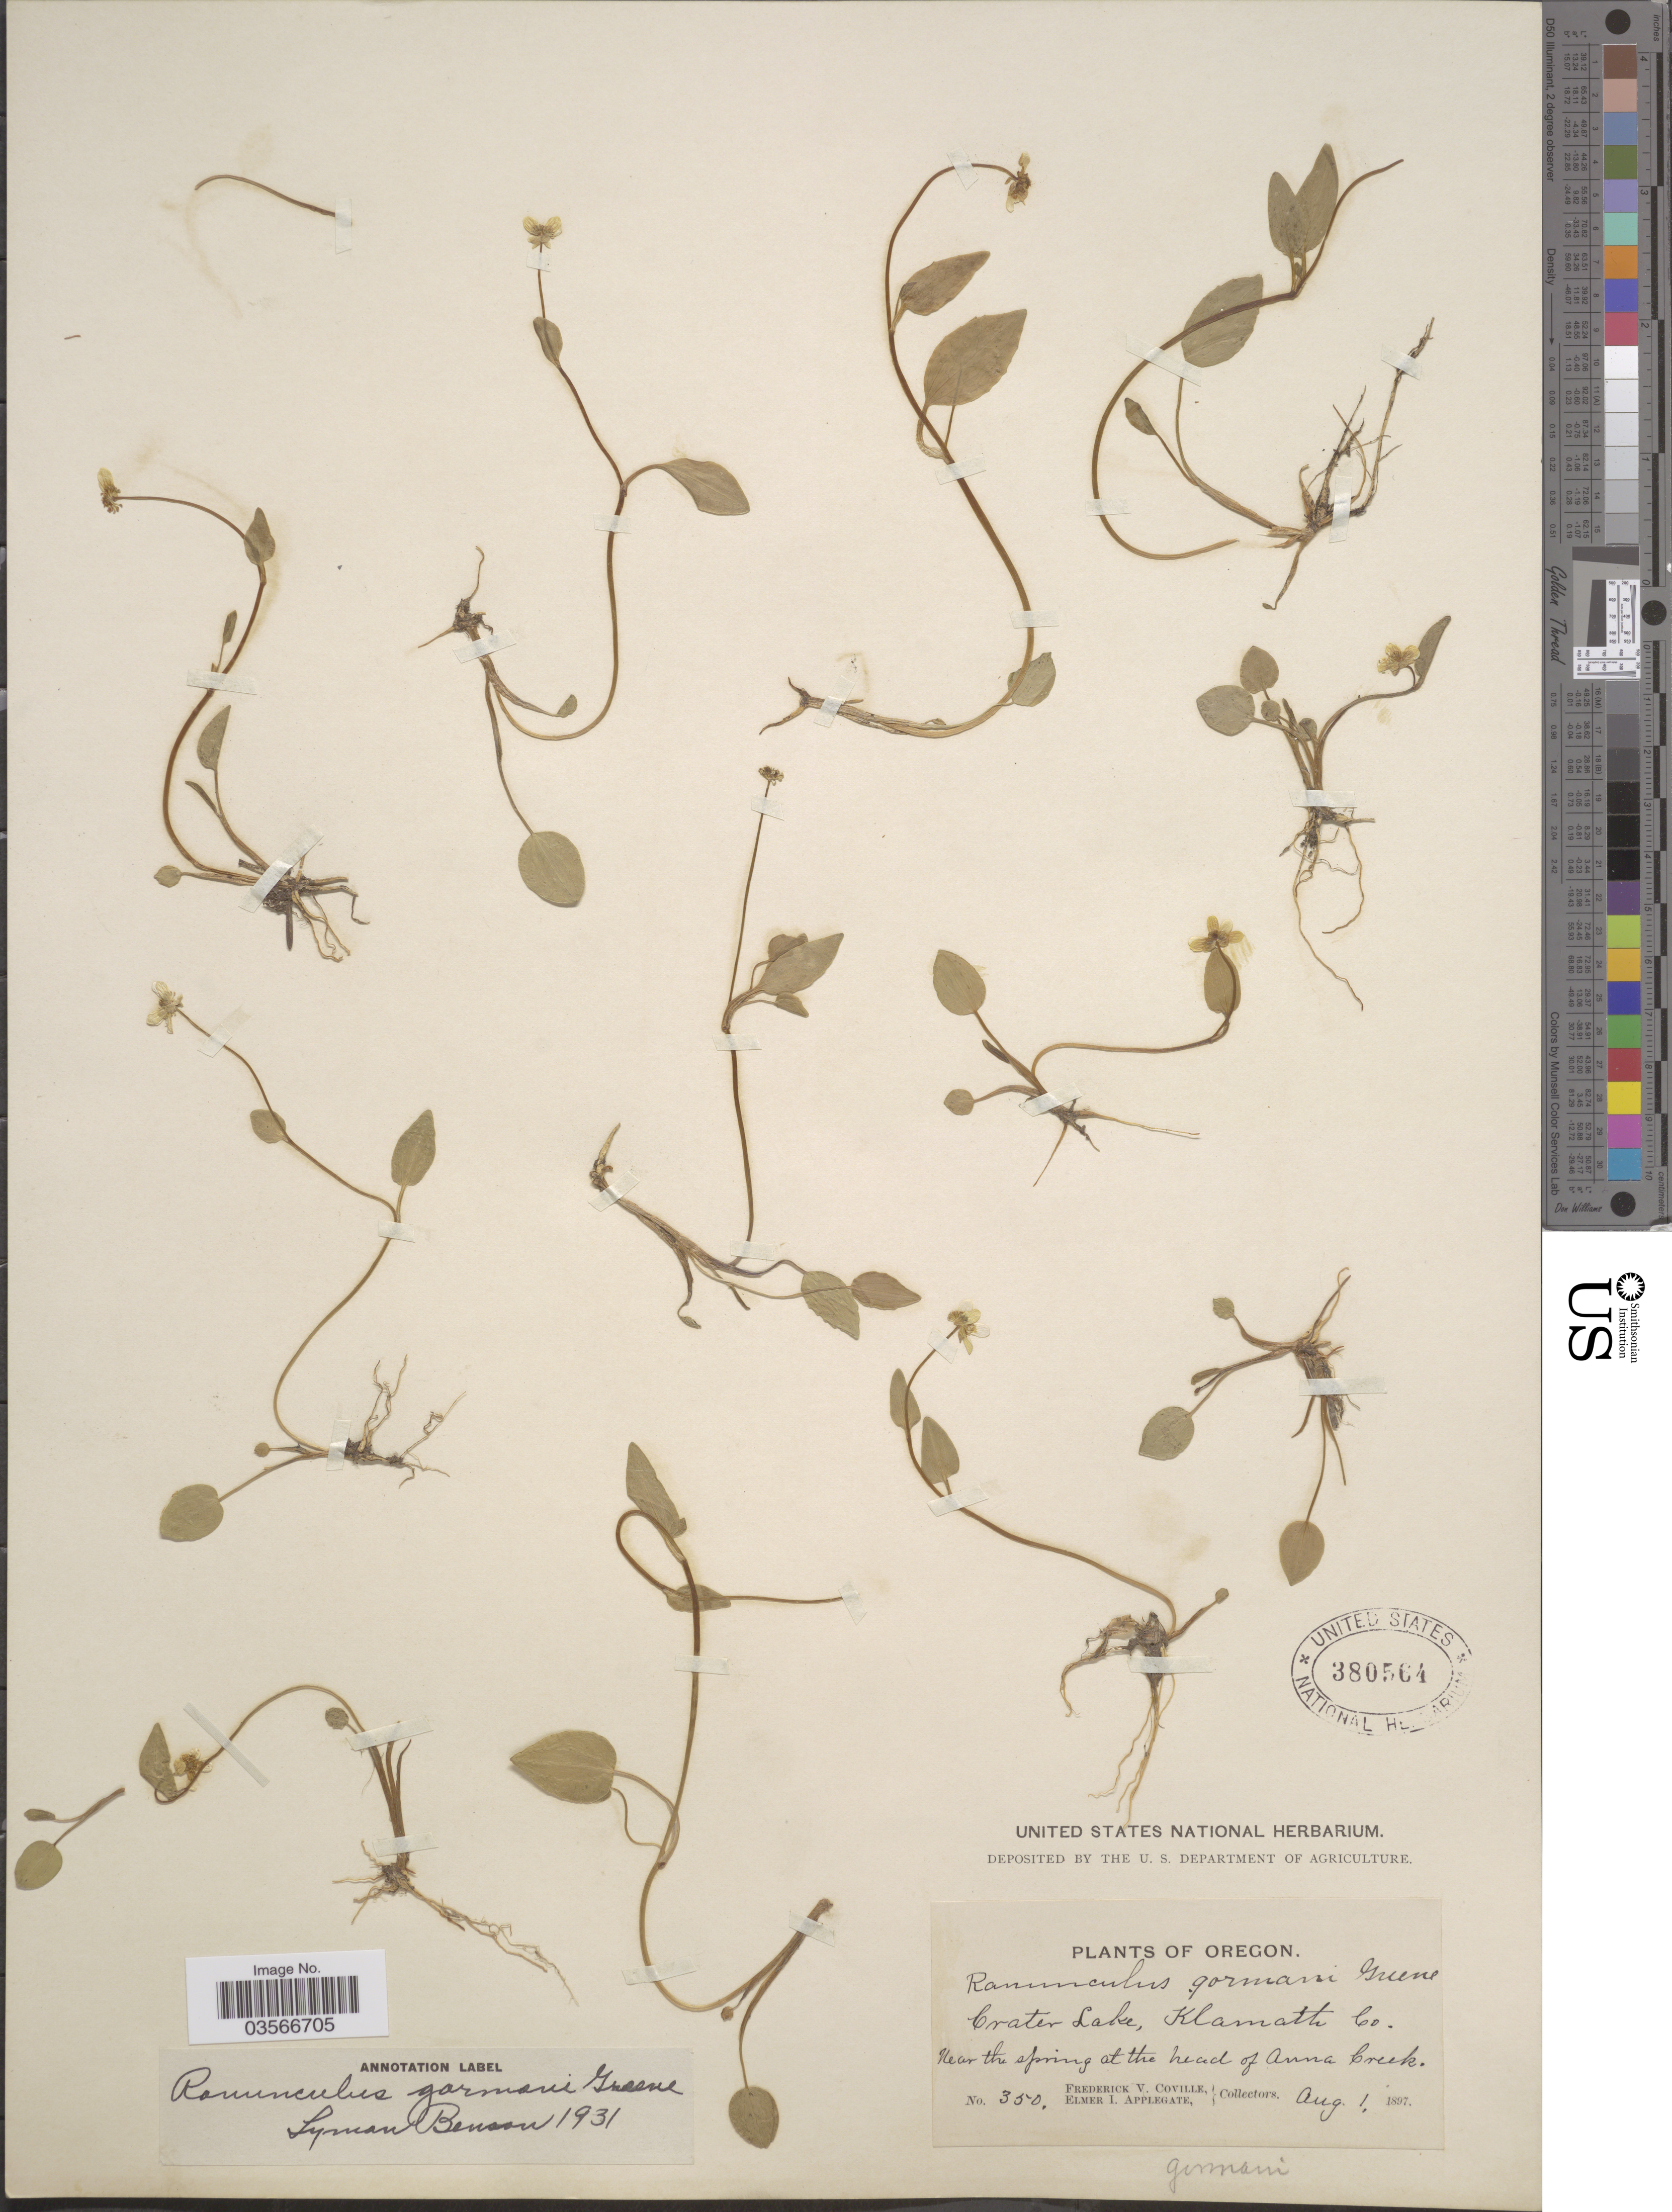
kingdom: Plantae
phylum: Tracheophyta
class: Magnoliopsida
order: Ranunculales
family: Ranunculaceae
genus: Ranunculus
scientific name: Ranunculus gormanii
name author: Greene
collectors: F. V. Coville & E. I. Applegate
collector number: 350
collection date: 1897-08-01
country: United States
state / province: Oregon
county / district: Klamath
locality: Crater Lake, Klamath Co. Near the spring at the head of Anna Creek.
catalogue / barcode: US 380564